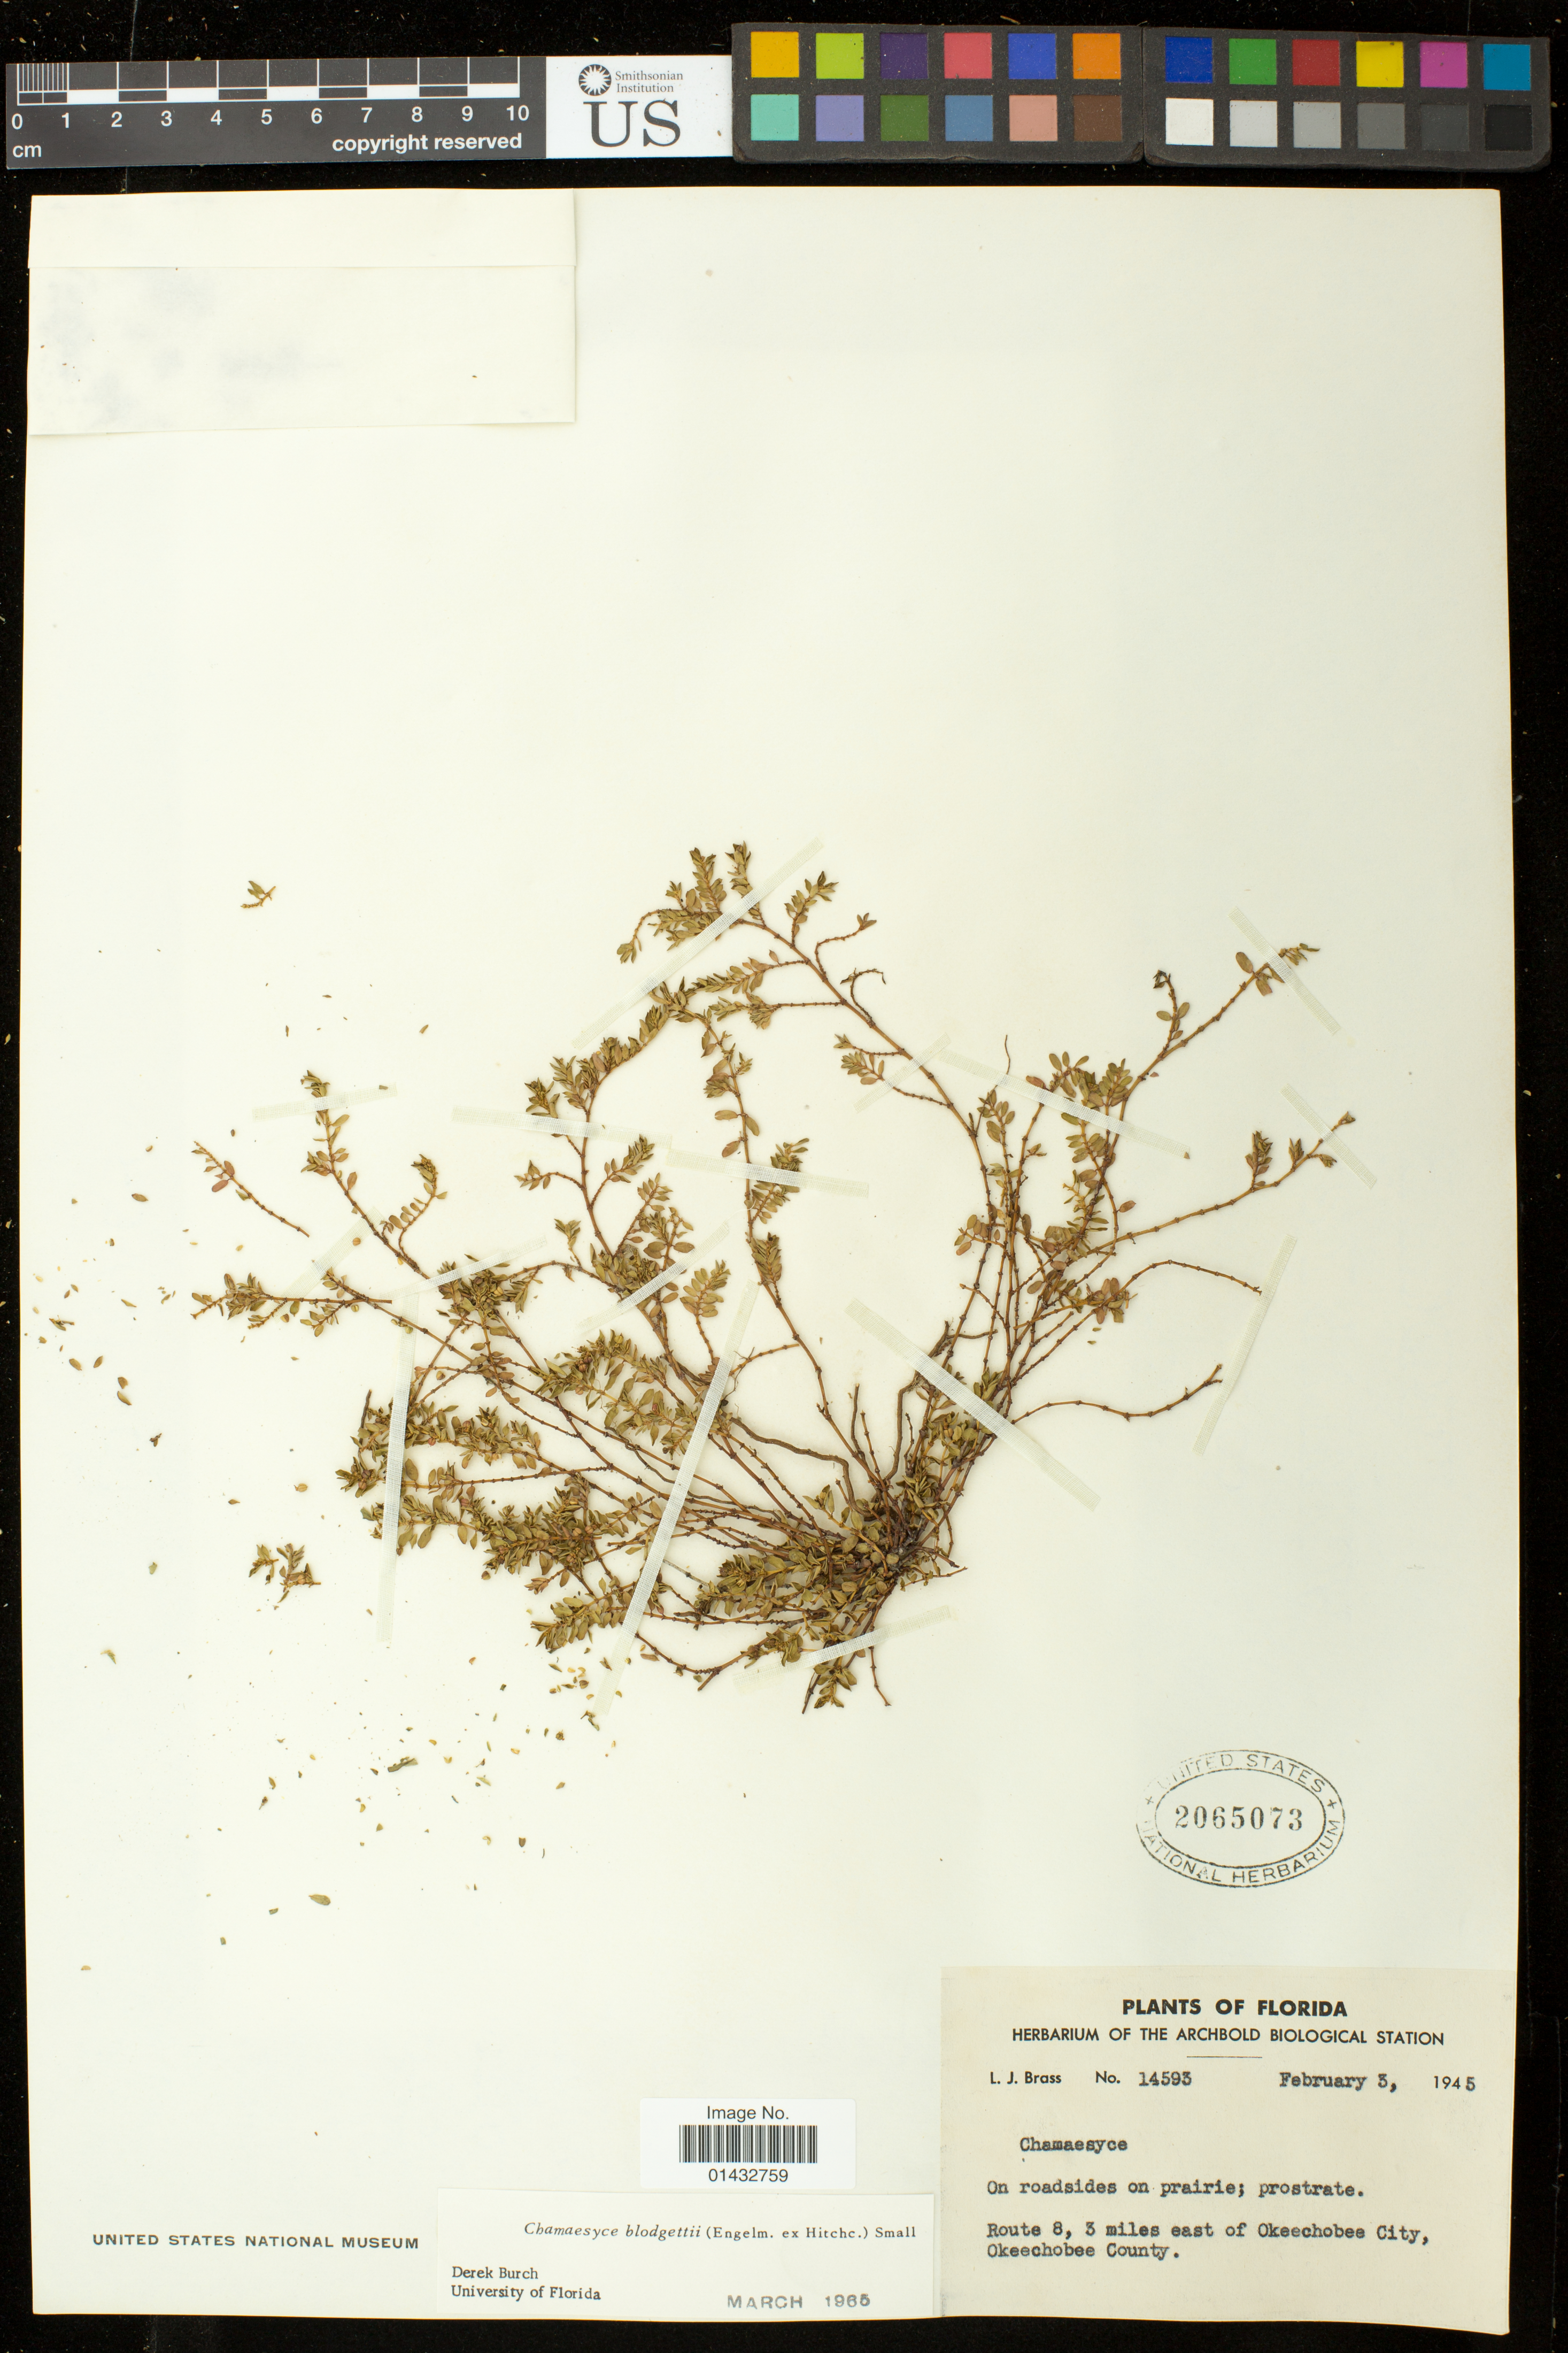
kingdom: Plantae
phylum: Tracheophyta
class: Magnoliopsida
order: Malpighiales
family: Euphorbiaceae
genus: Euphorbia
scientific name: Euphorbia blodgettii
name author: Engelm. ex Hitchc.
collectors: L. J. Brass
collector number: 14593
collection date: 1945-02-03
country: United States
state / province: Florida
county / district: Okeechobee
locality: Route 8, 3 miles each of Okeechobee City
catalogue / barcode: US 2065073